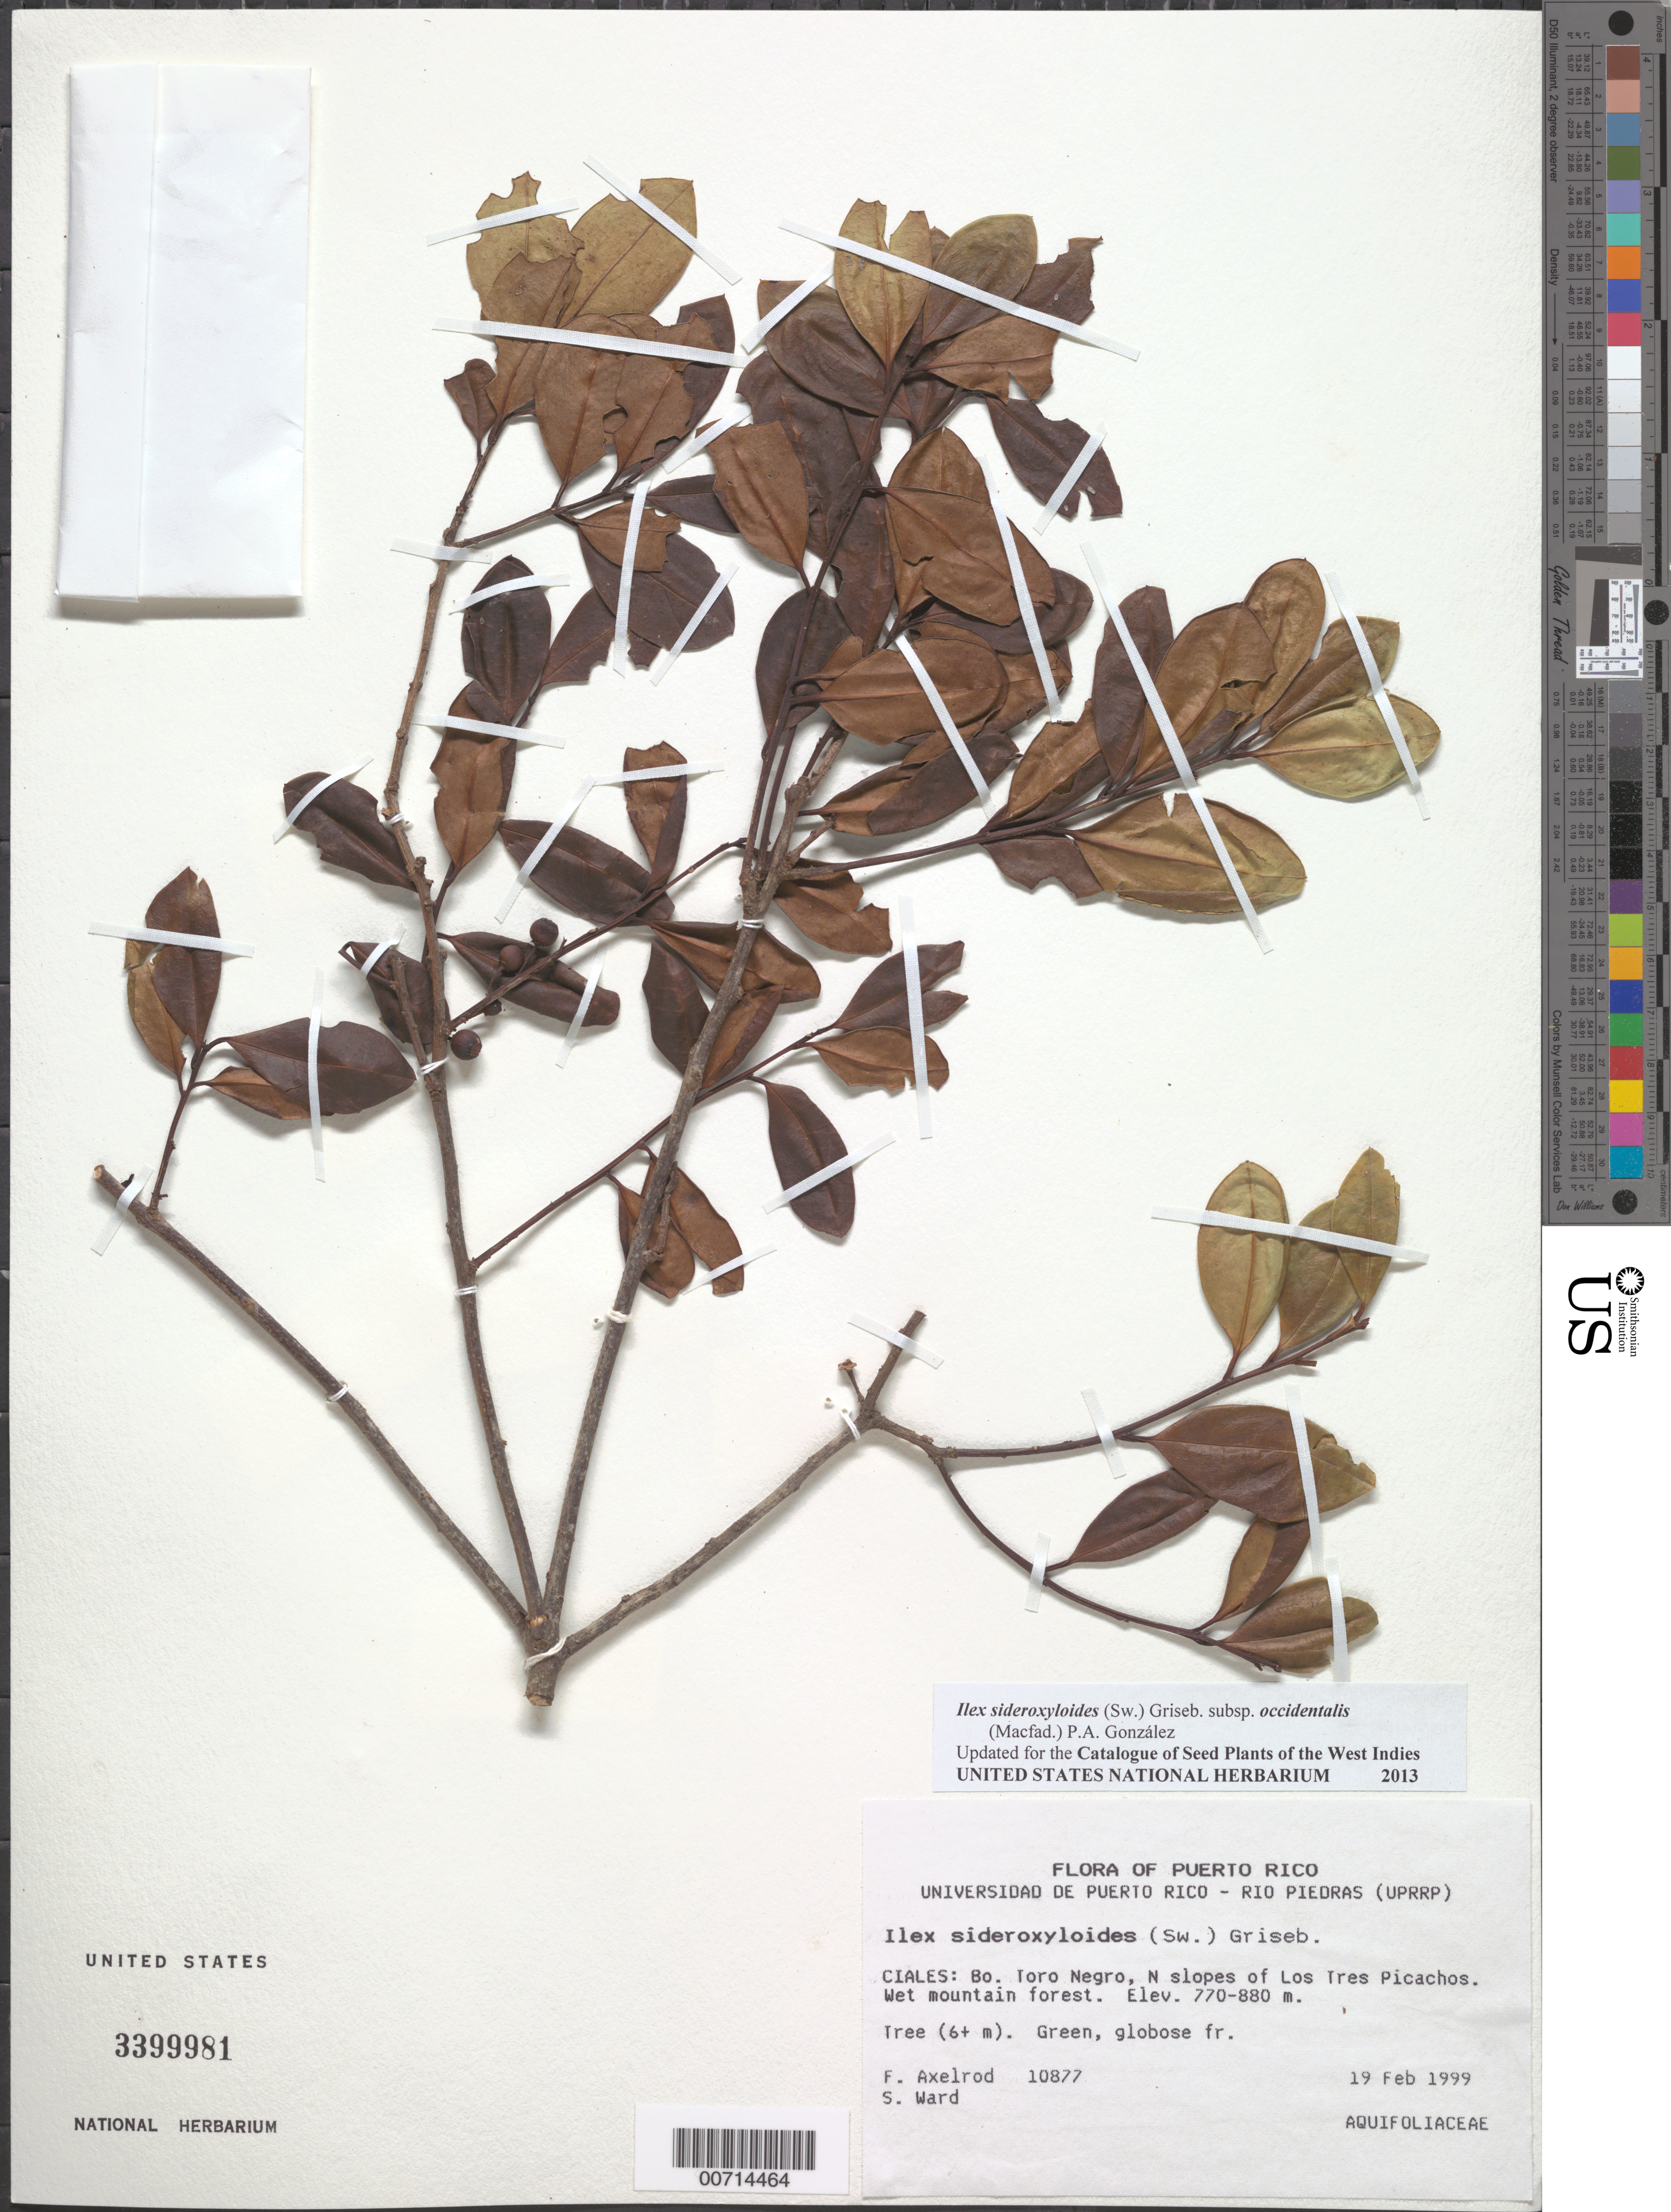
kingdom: Plantae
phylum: Tracheophyta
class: Magnoliopsida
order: Aquifoliales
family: Aquifoliaceae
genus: Ilex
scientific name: Ilex sideroxyloides subsp. occidentalis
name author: (Macfad.) P. A. González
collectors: F. S. Axelrod & S. Ward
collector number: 10877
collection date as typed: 19 Feb 1999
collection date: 1999-02-19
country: Puerto Rico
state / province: Ciales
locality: Ciales: Bo. Toro Negro, N slopes of Los Tres Picachos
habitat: Wet mountain forest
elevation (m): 770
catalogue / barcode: US 3399981